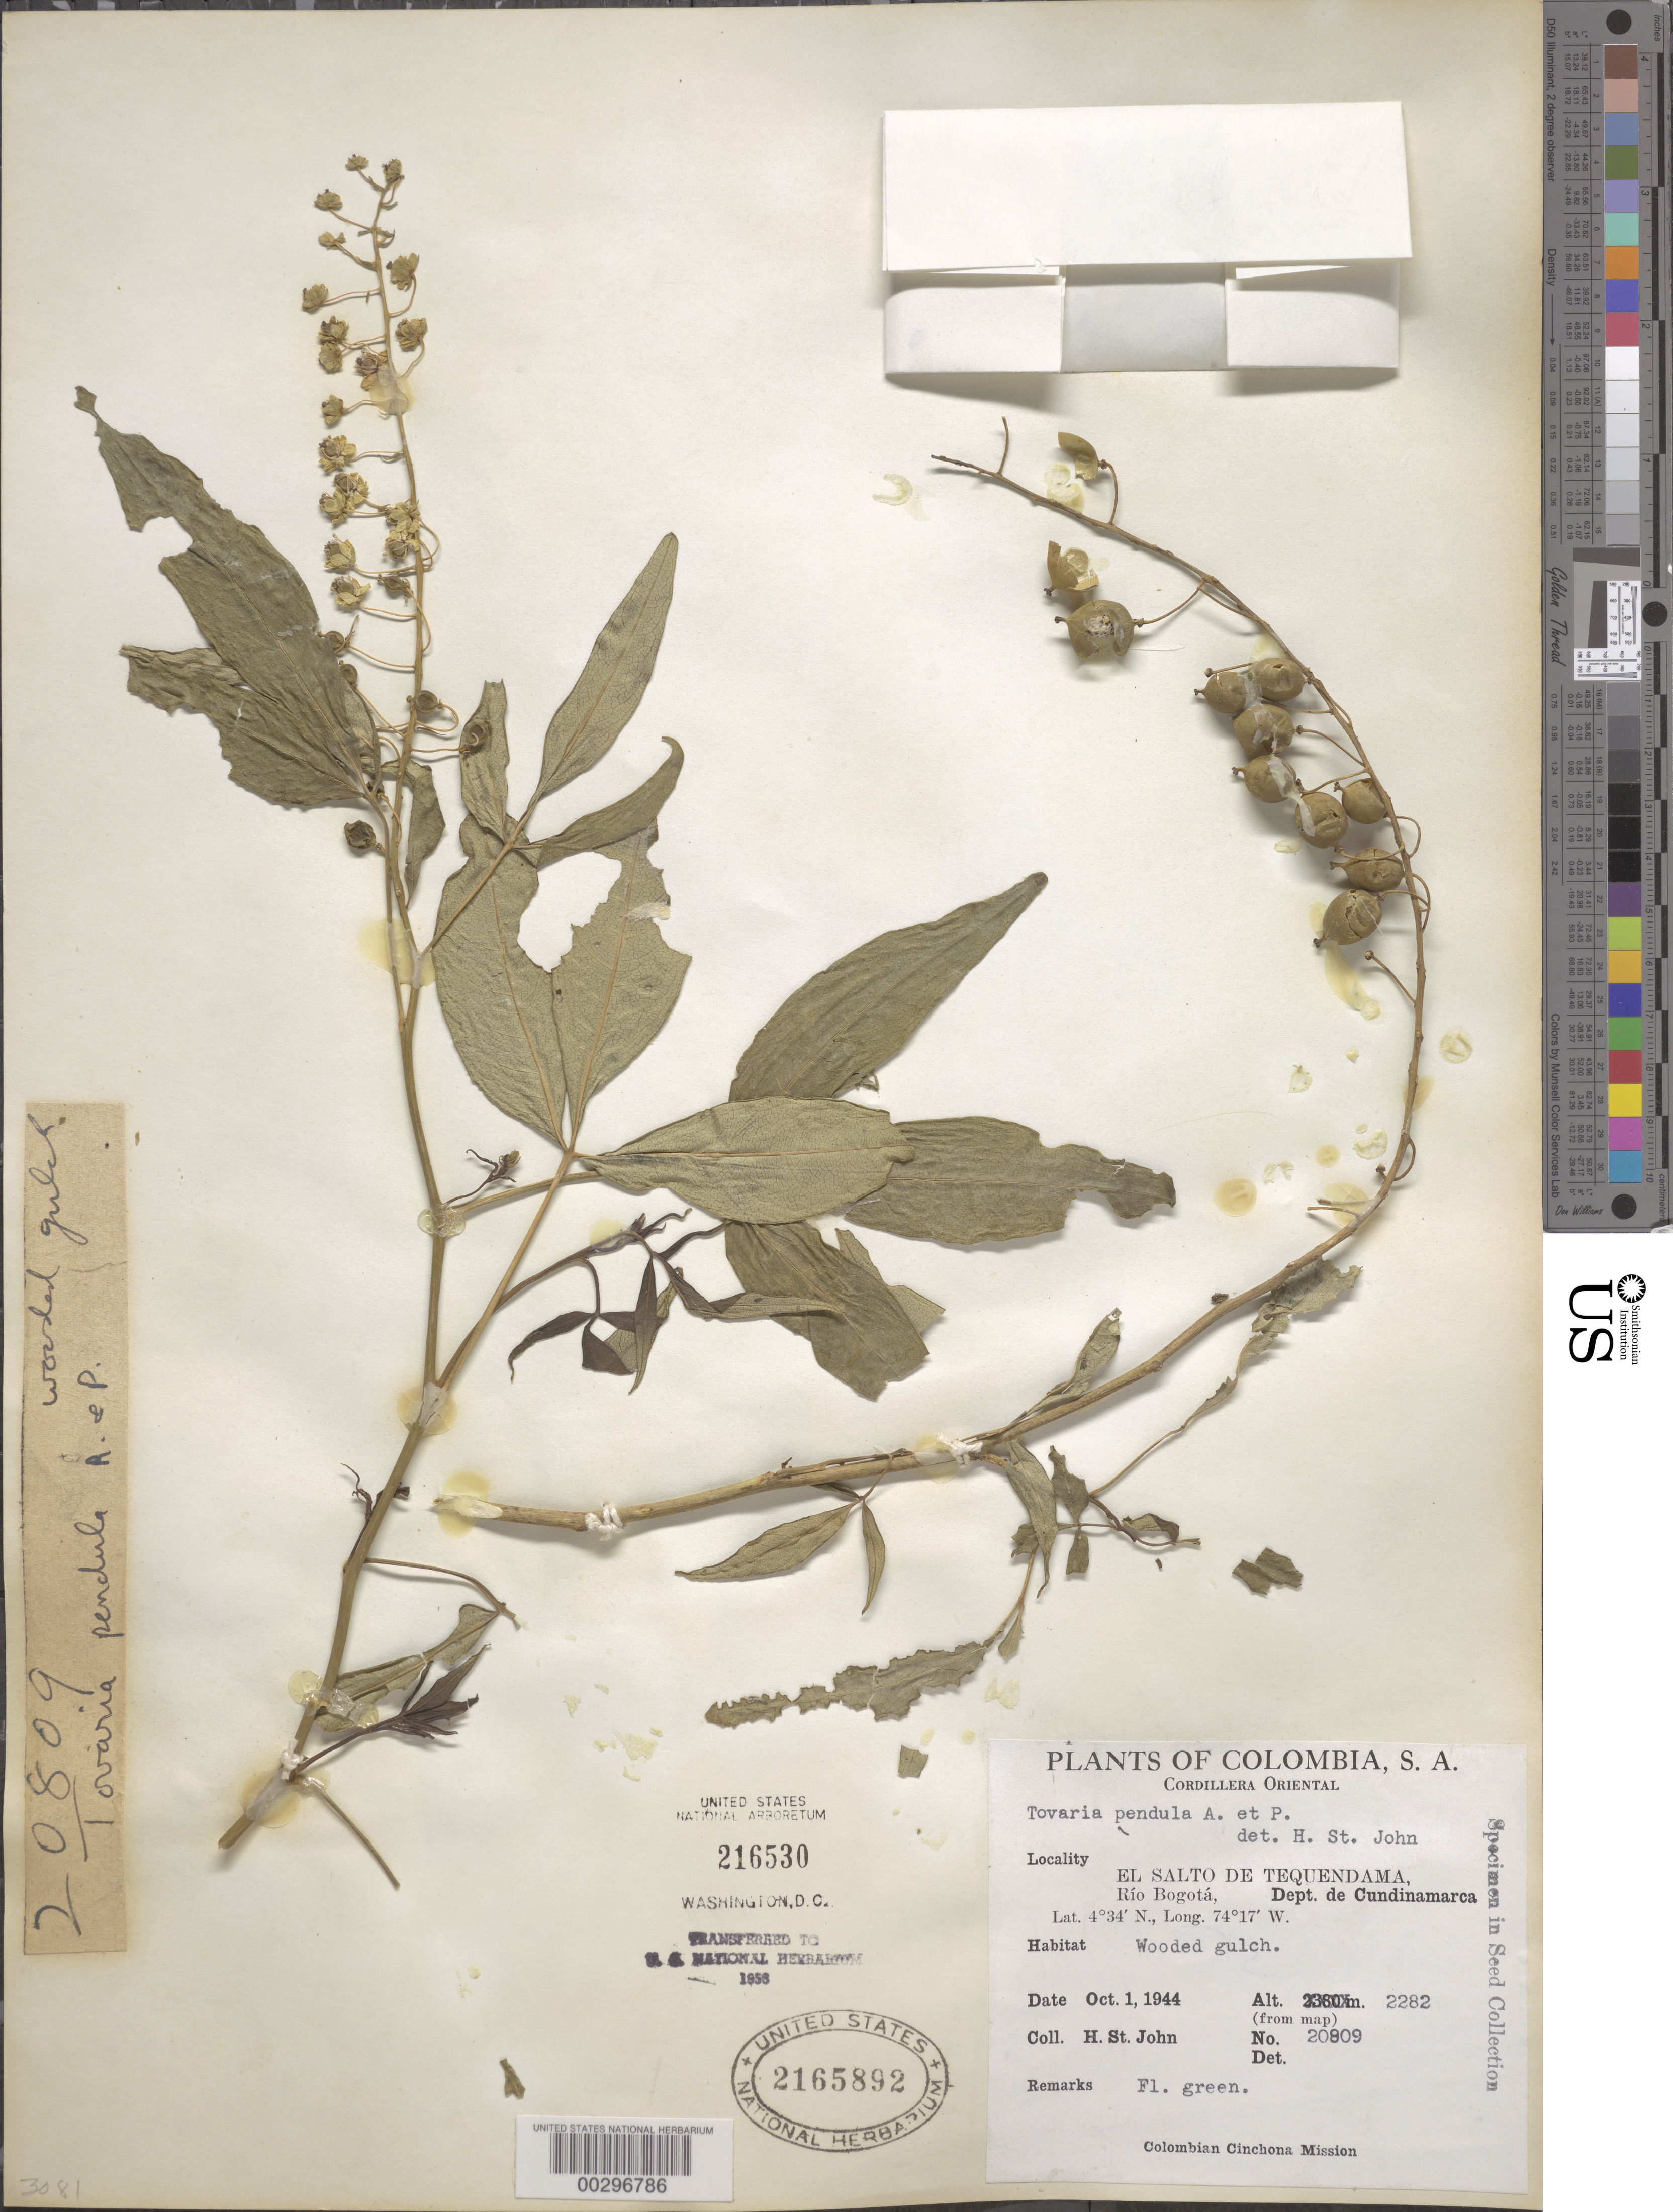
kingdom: Plantae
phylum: Tracheophyta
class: Magnoliopsida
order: Brassicales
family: Tovariaceae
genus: Tovaria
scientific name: Tovaria pendula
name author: Ruiz & Pav.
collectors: H. St. John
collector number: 20809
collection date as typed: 01 Oct 1944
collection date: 1944-10-01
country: Colombia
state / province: Cundinamarca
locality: El Salto de Tequendama, Rio Bogota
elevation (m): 2282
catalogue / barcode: US 2165892